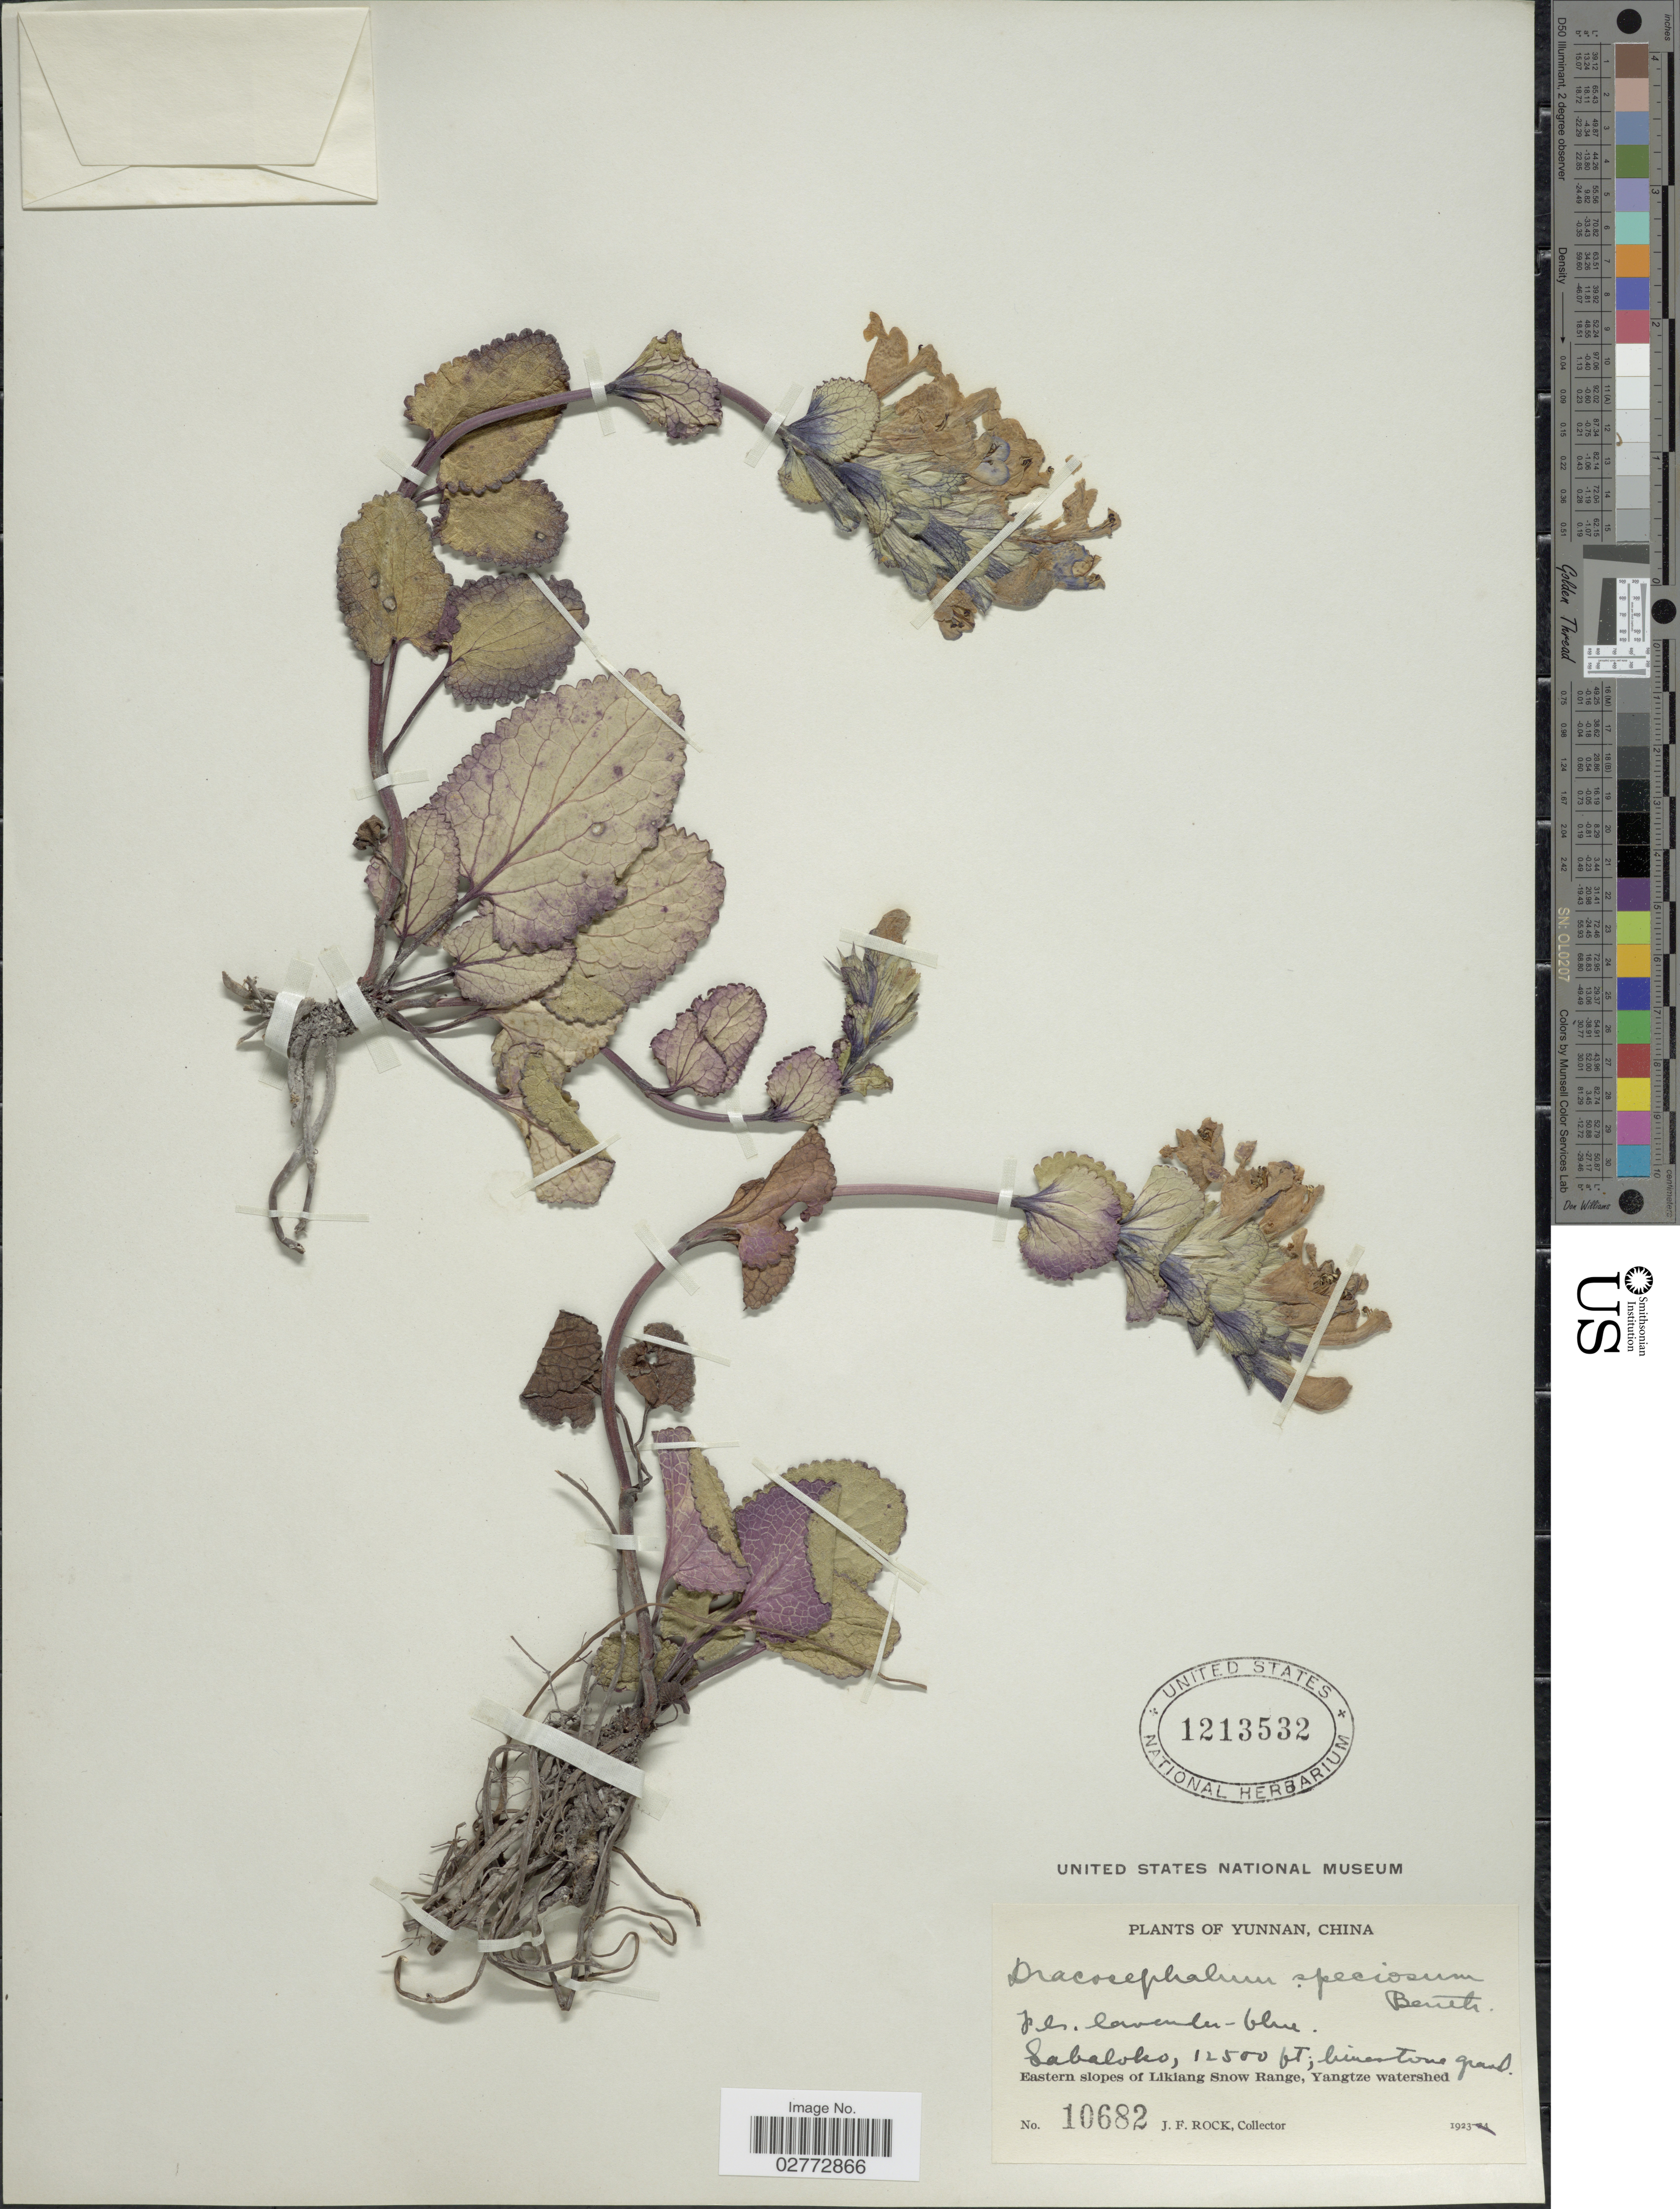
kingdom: Plantae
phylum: Tracheophyta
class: Magnoliopsida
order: Lamiales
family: Lamiaceae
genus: Dracocephalum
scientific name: Dracocephalum speciosum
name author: Sweet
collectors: J. Rock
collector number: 10682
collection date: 1923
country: China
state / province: Yunnan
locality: Sabaloko. Eastern slopes of Likiang Snow Range, Yangtze watershed.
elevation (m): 3810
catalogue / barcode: US 1213532